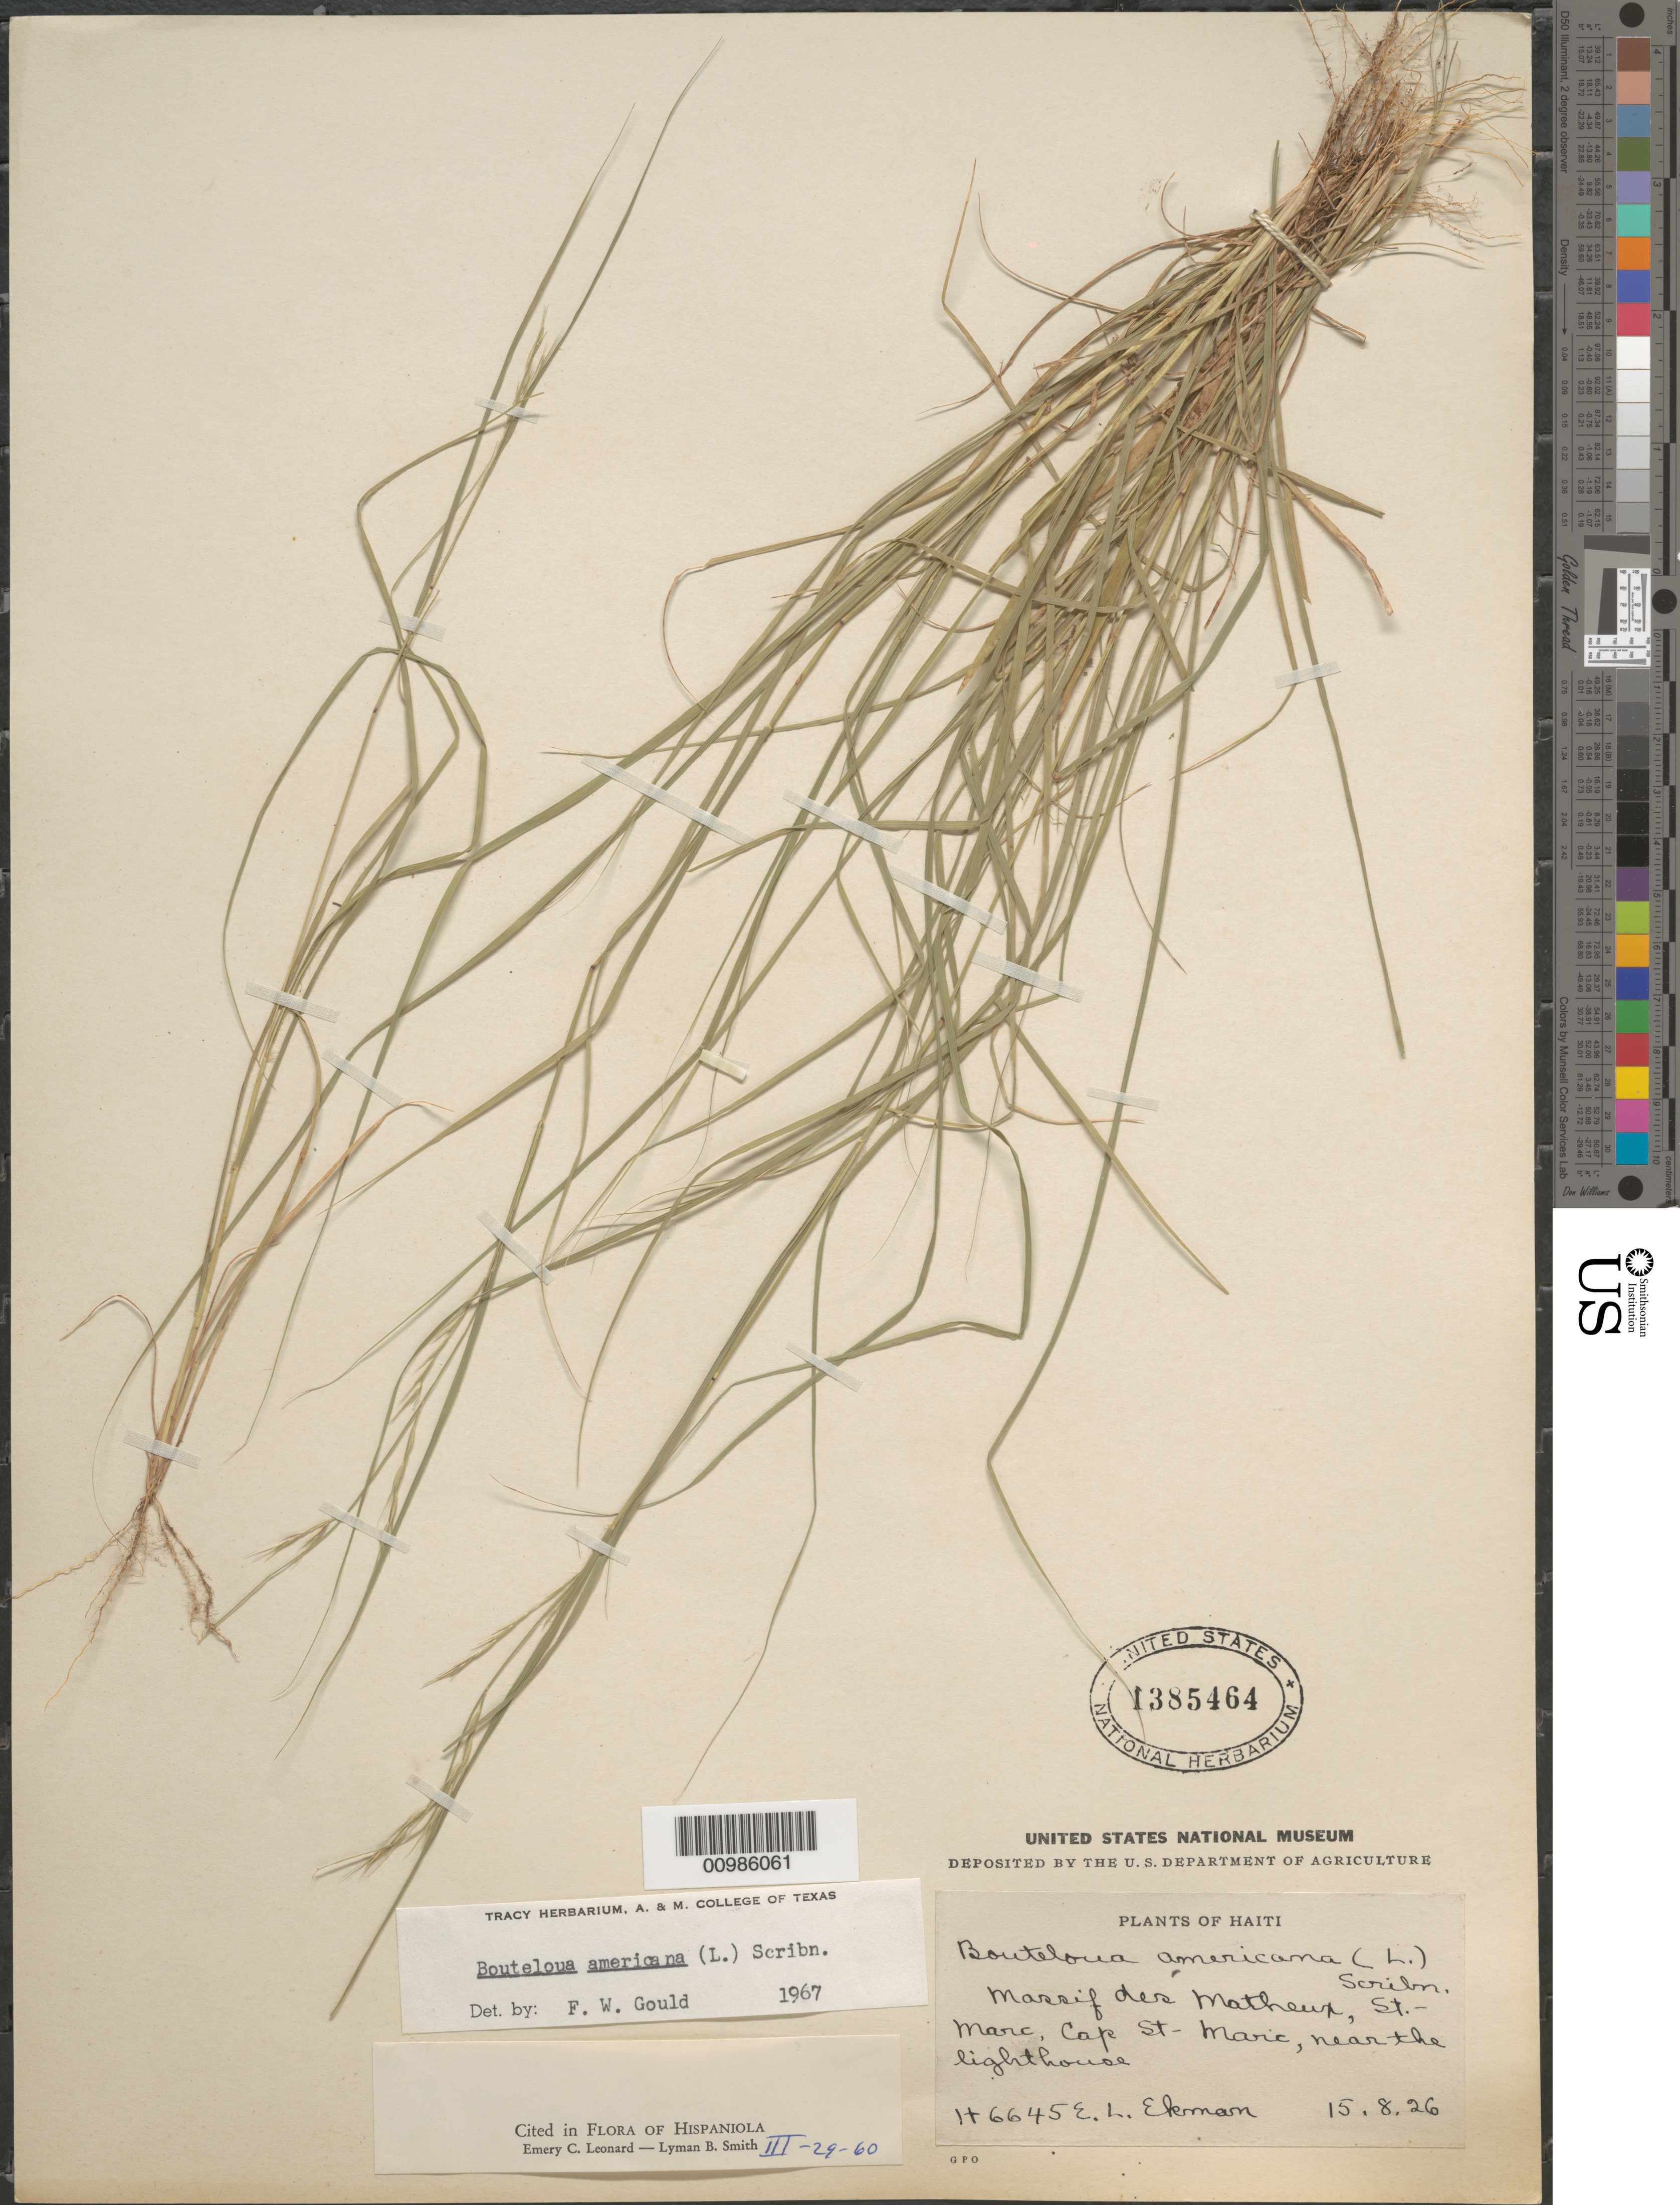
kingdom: Plantae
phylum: Tracheophyta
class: Liliopsida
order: Poales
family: Poaceae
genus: Bouteloua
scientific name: Bouteloua americana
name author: (L.) Scribn.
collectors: E. L. Ekman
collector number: H 6645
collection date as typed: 15 Aug 1926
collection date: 1926-08-15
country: Haiti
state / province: Artibonite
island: Hispaniola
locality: Massif des Matheux, St. Marc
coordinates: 0 N, 0 E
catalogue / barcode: US 1385464